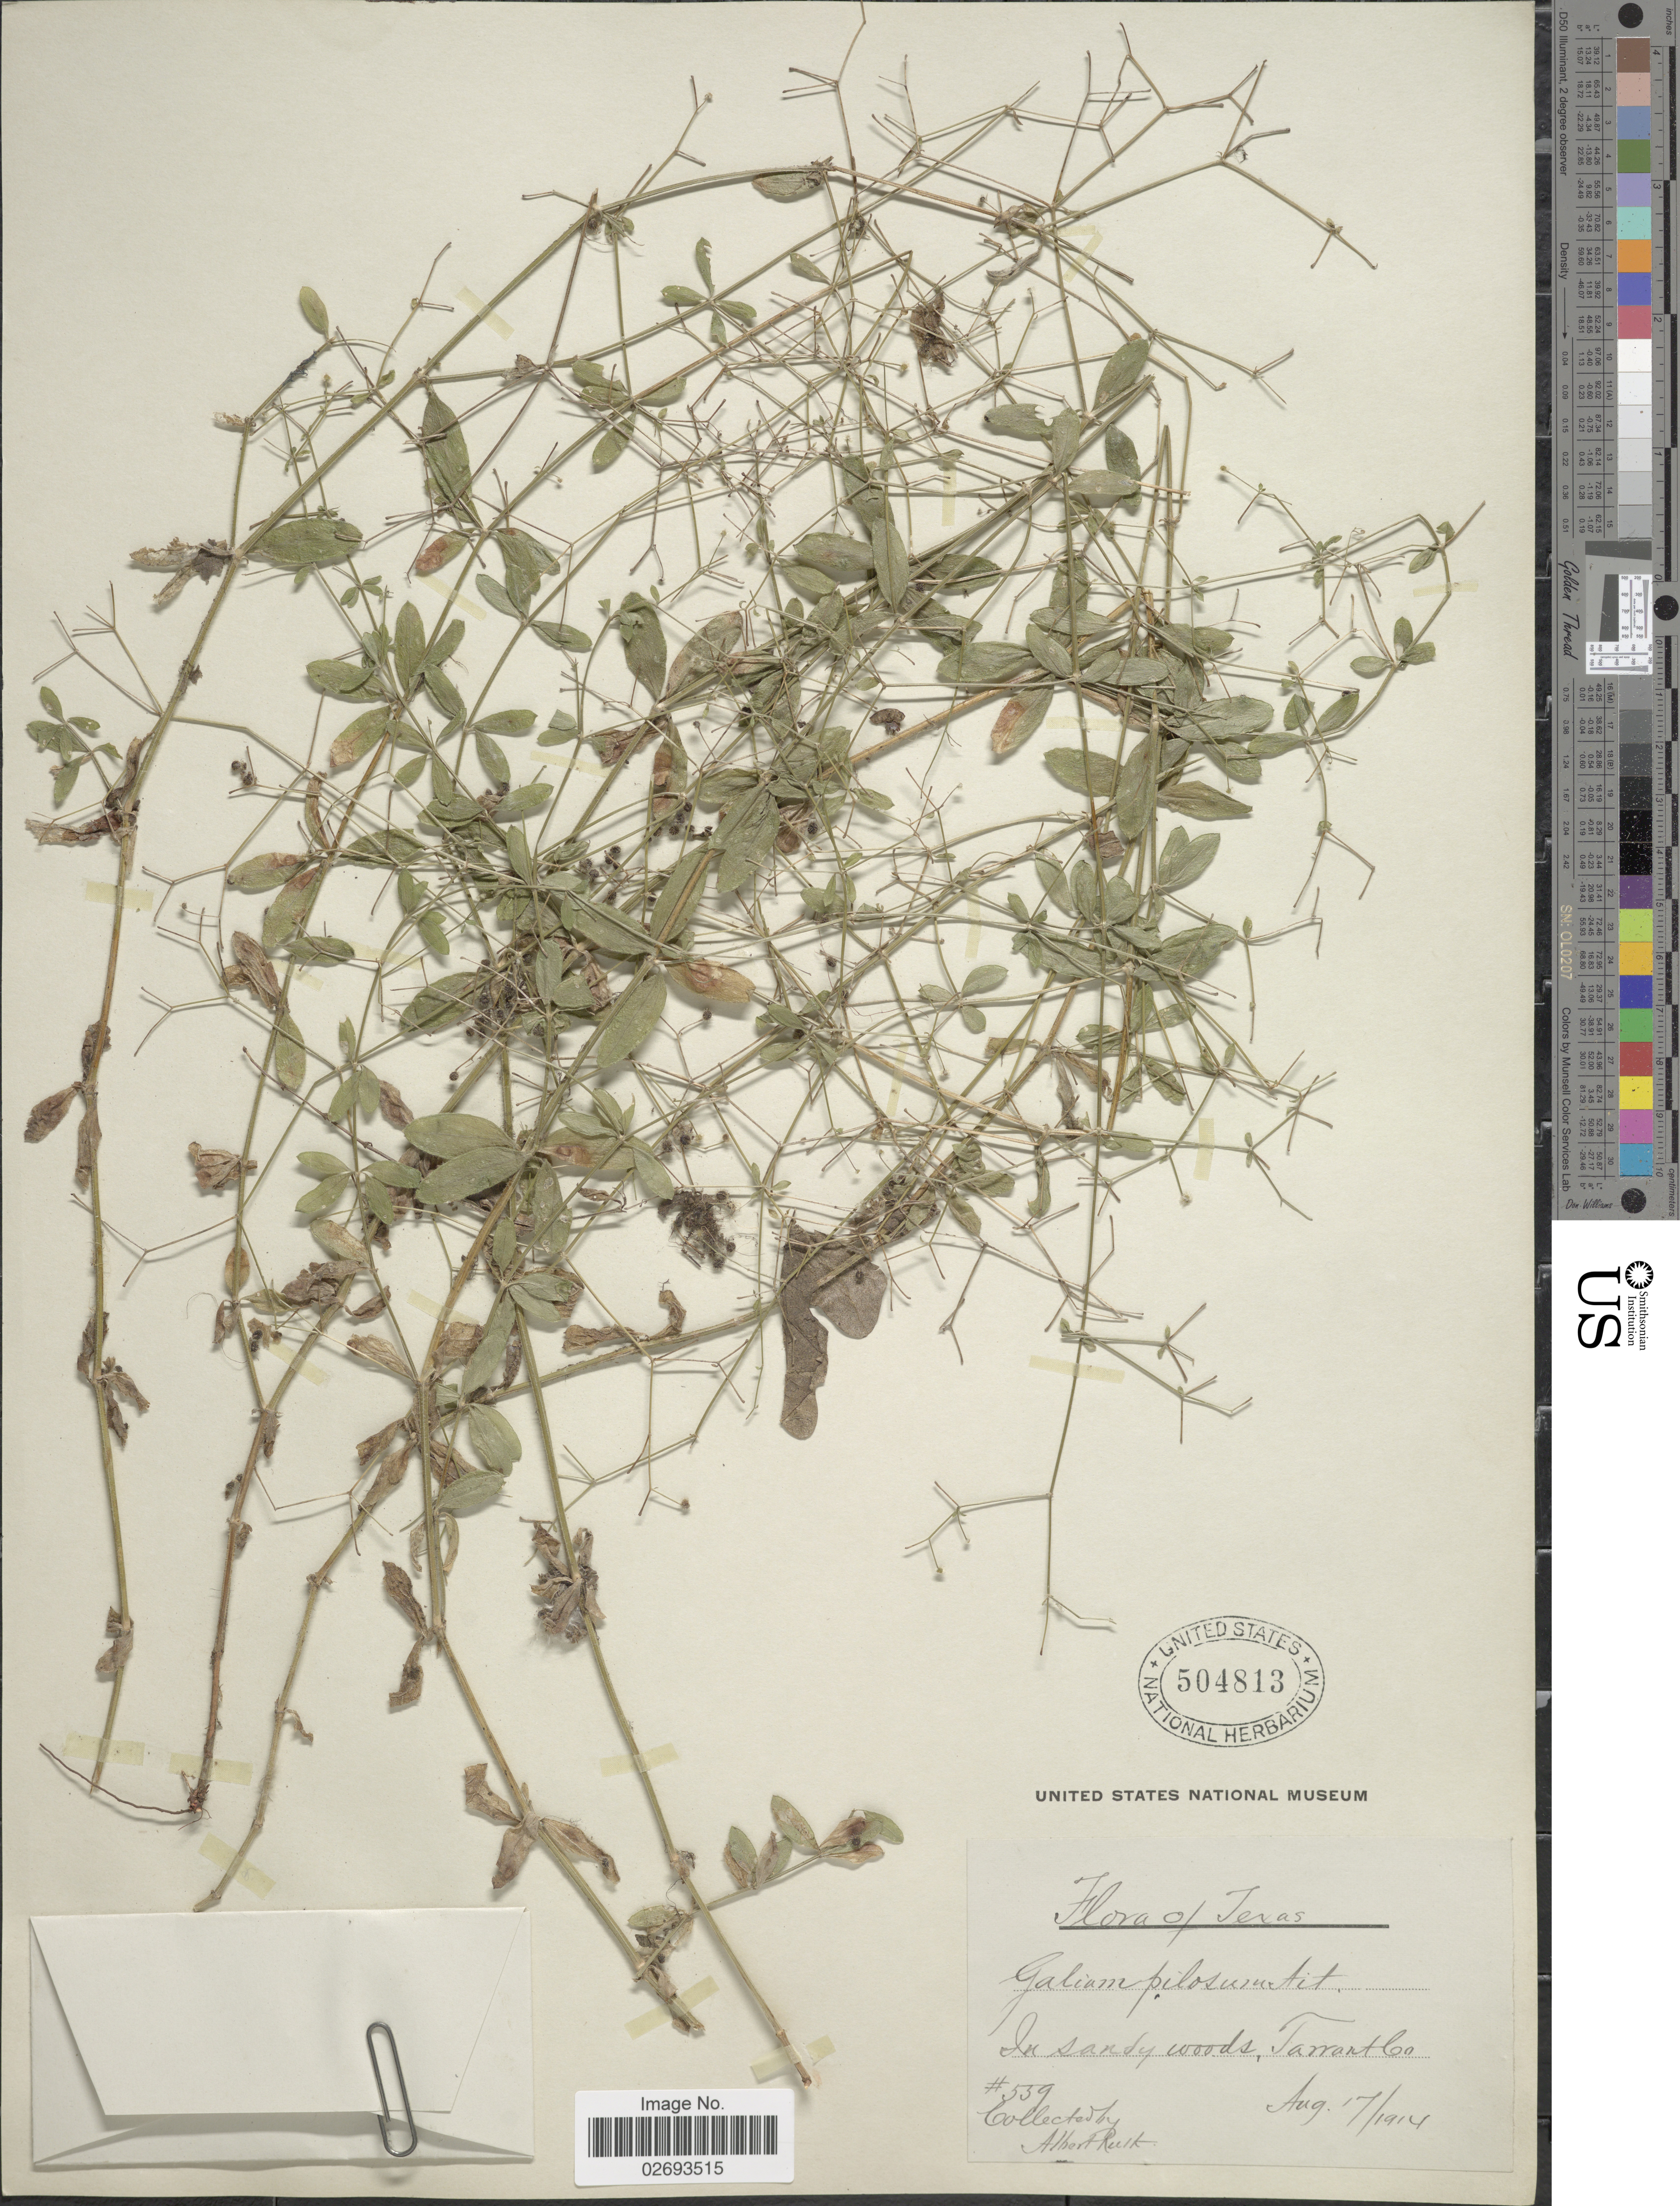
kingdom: Plantae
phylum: Tracheophyta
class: Magnoliopsida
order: Gentianales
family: Rubiaceae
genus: Galium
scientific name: Galium pilosum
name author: Aiton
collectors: A. Ruth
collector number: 559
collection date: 1914-08-17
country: United States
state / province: Texas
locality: In sandy woods, Tarrant Co.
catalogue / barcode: US 504813